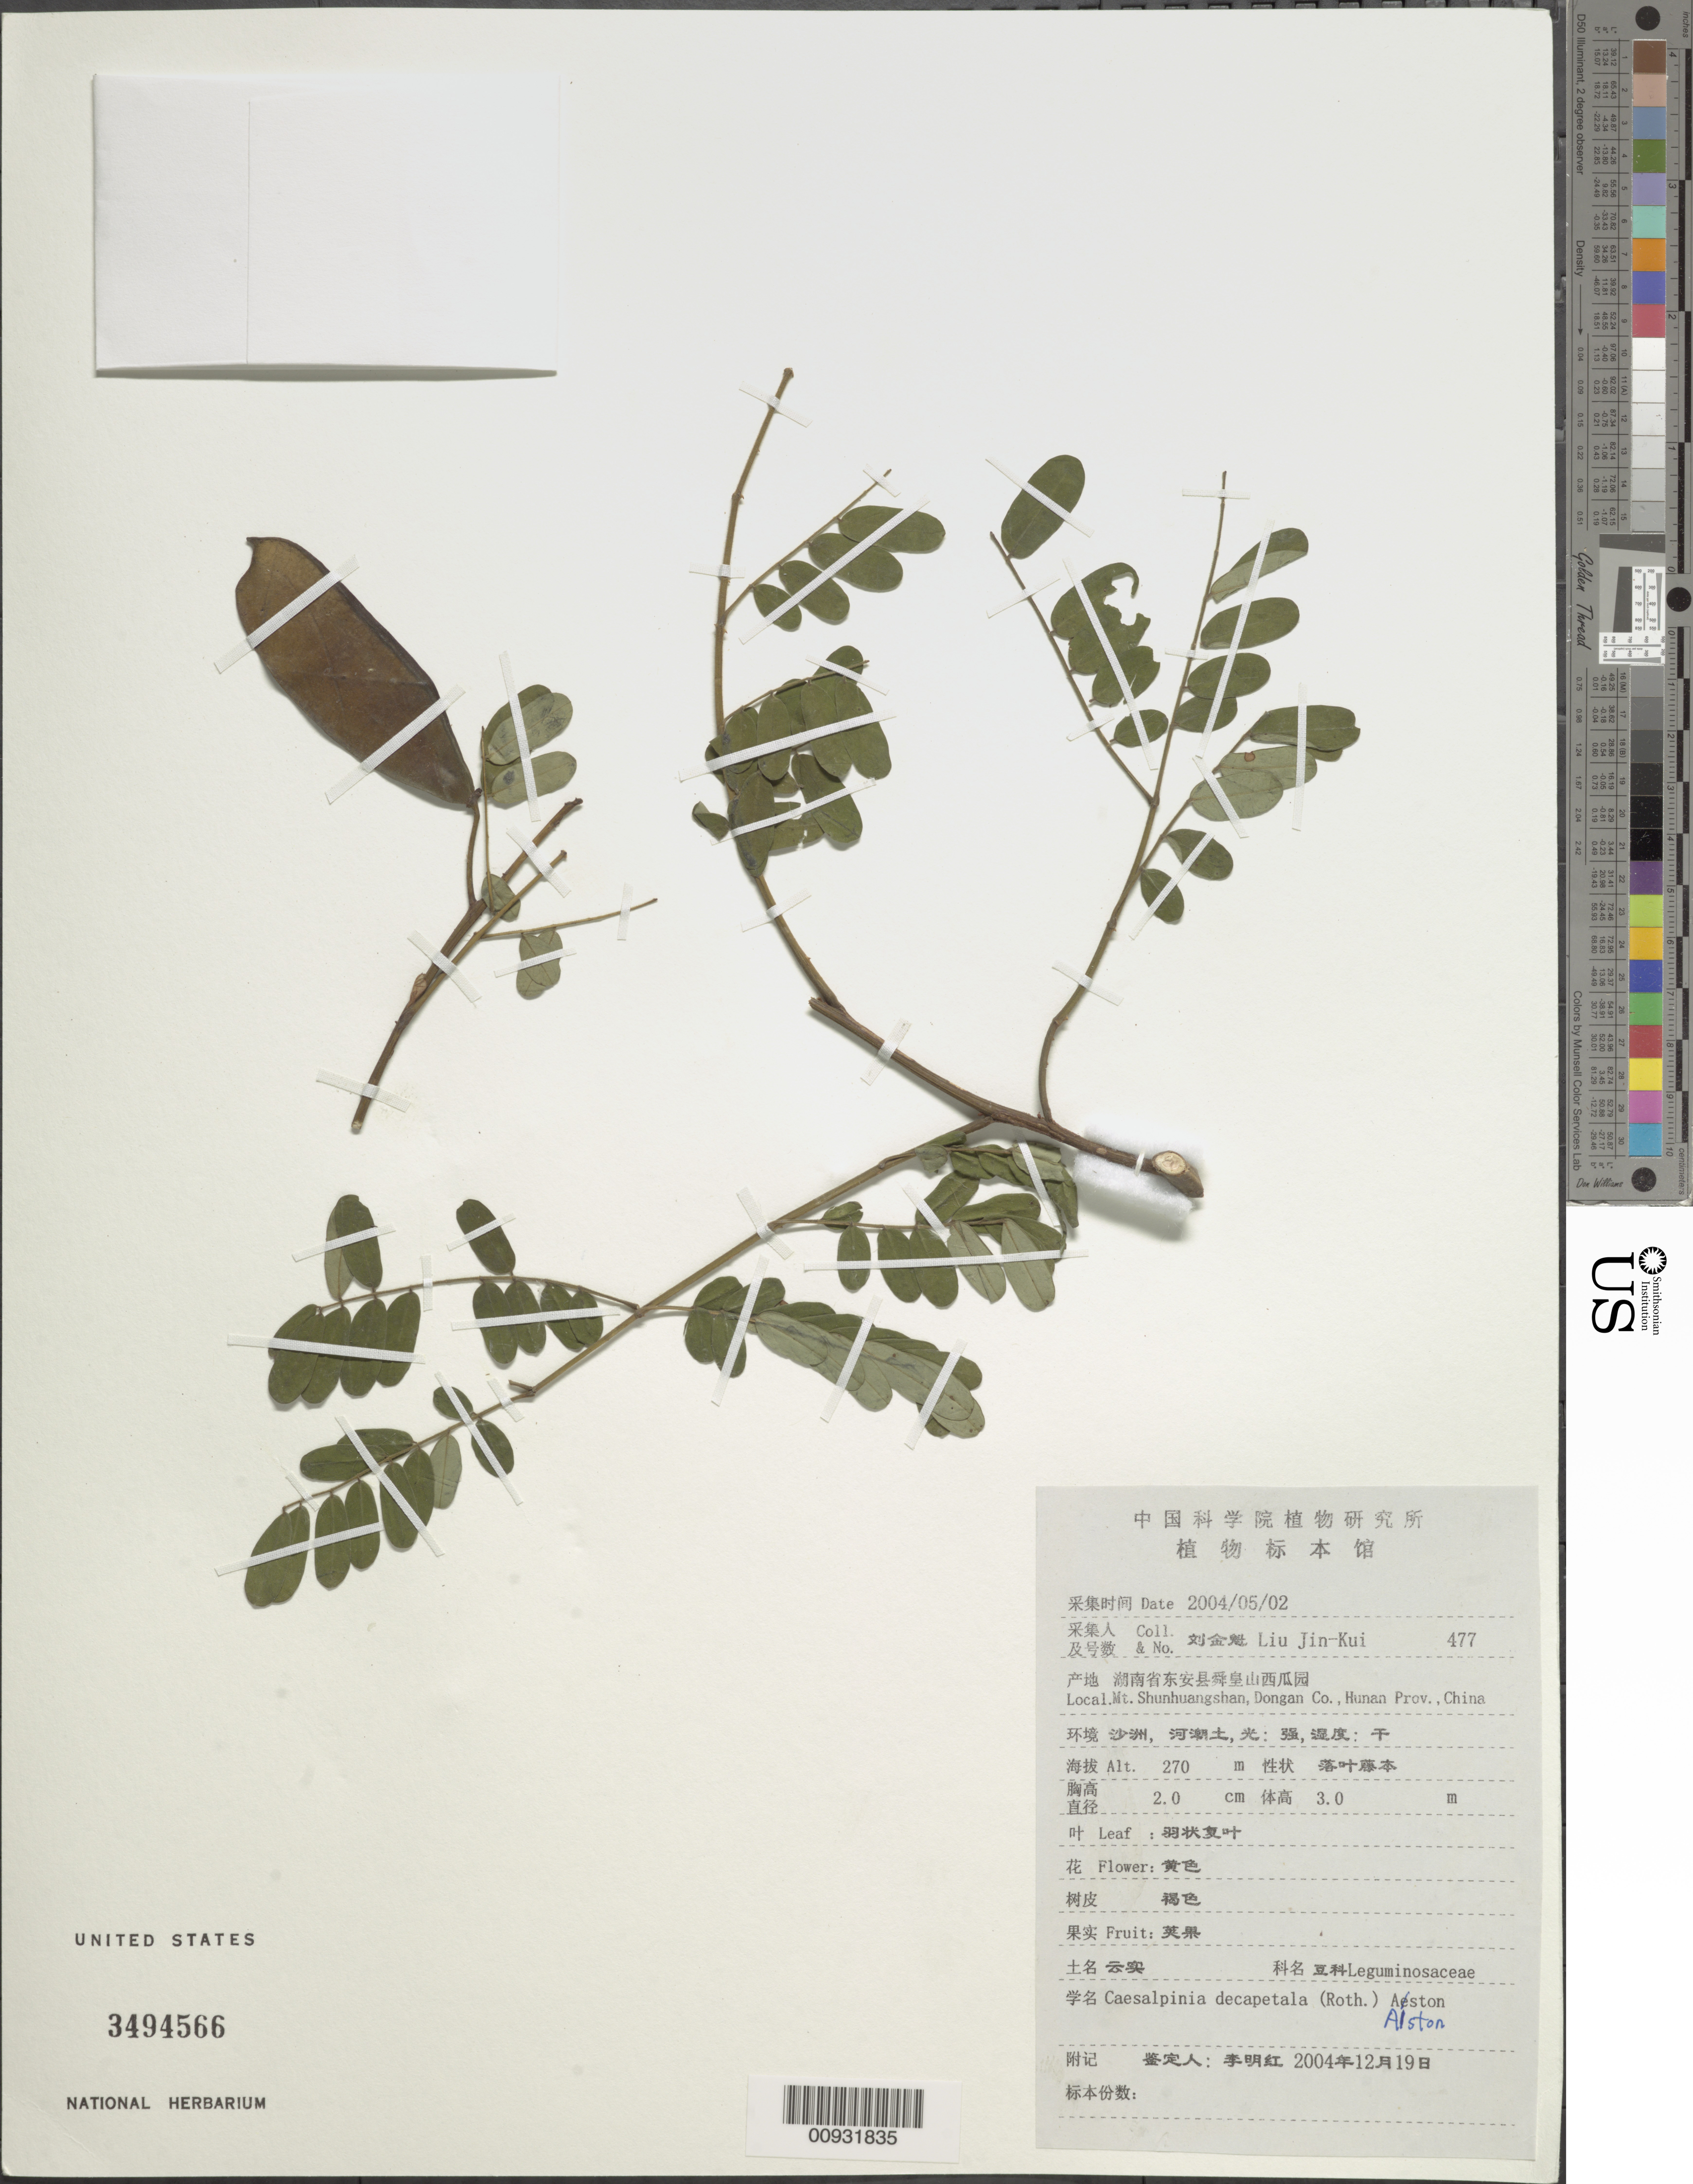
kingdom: Plantae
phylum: Tracheophyta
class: Magnoliopsida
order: Fabales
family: Fabaceae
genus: Biancaea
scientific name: Biancaea decapetala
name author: (Roth) O. Deg.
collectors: L. Jin-Kui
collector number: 477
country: China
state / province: Hunan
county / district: Dongan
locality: Mt. Shunhuangshan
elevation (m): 270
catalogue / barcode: US 3494566